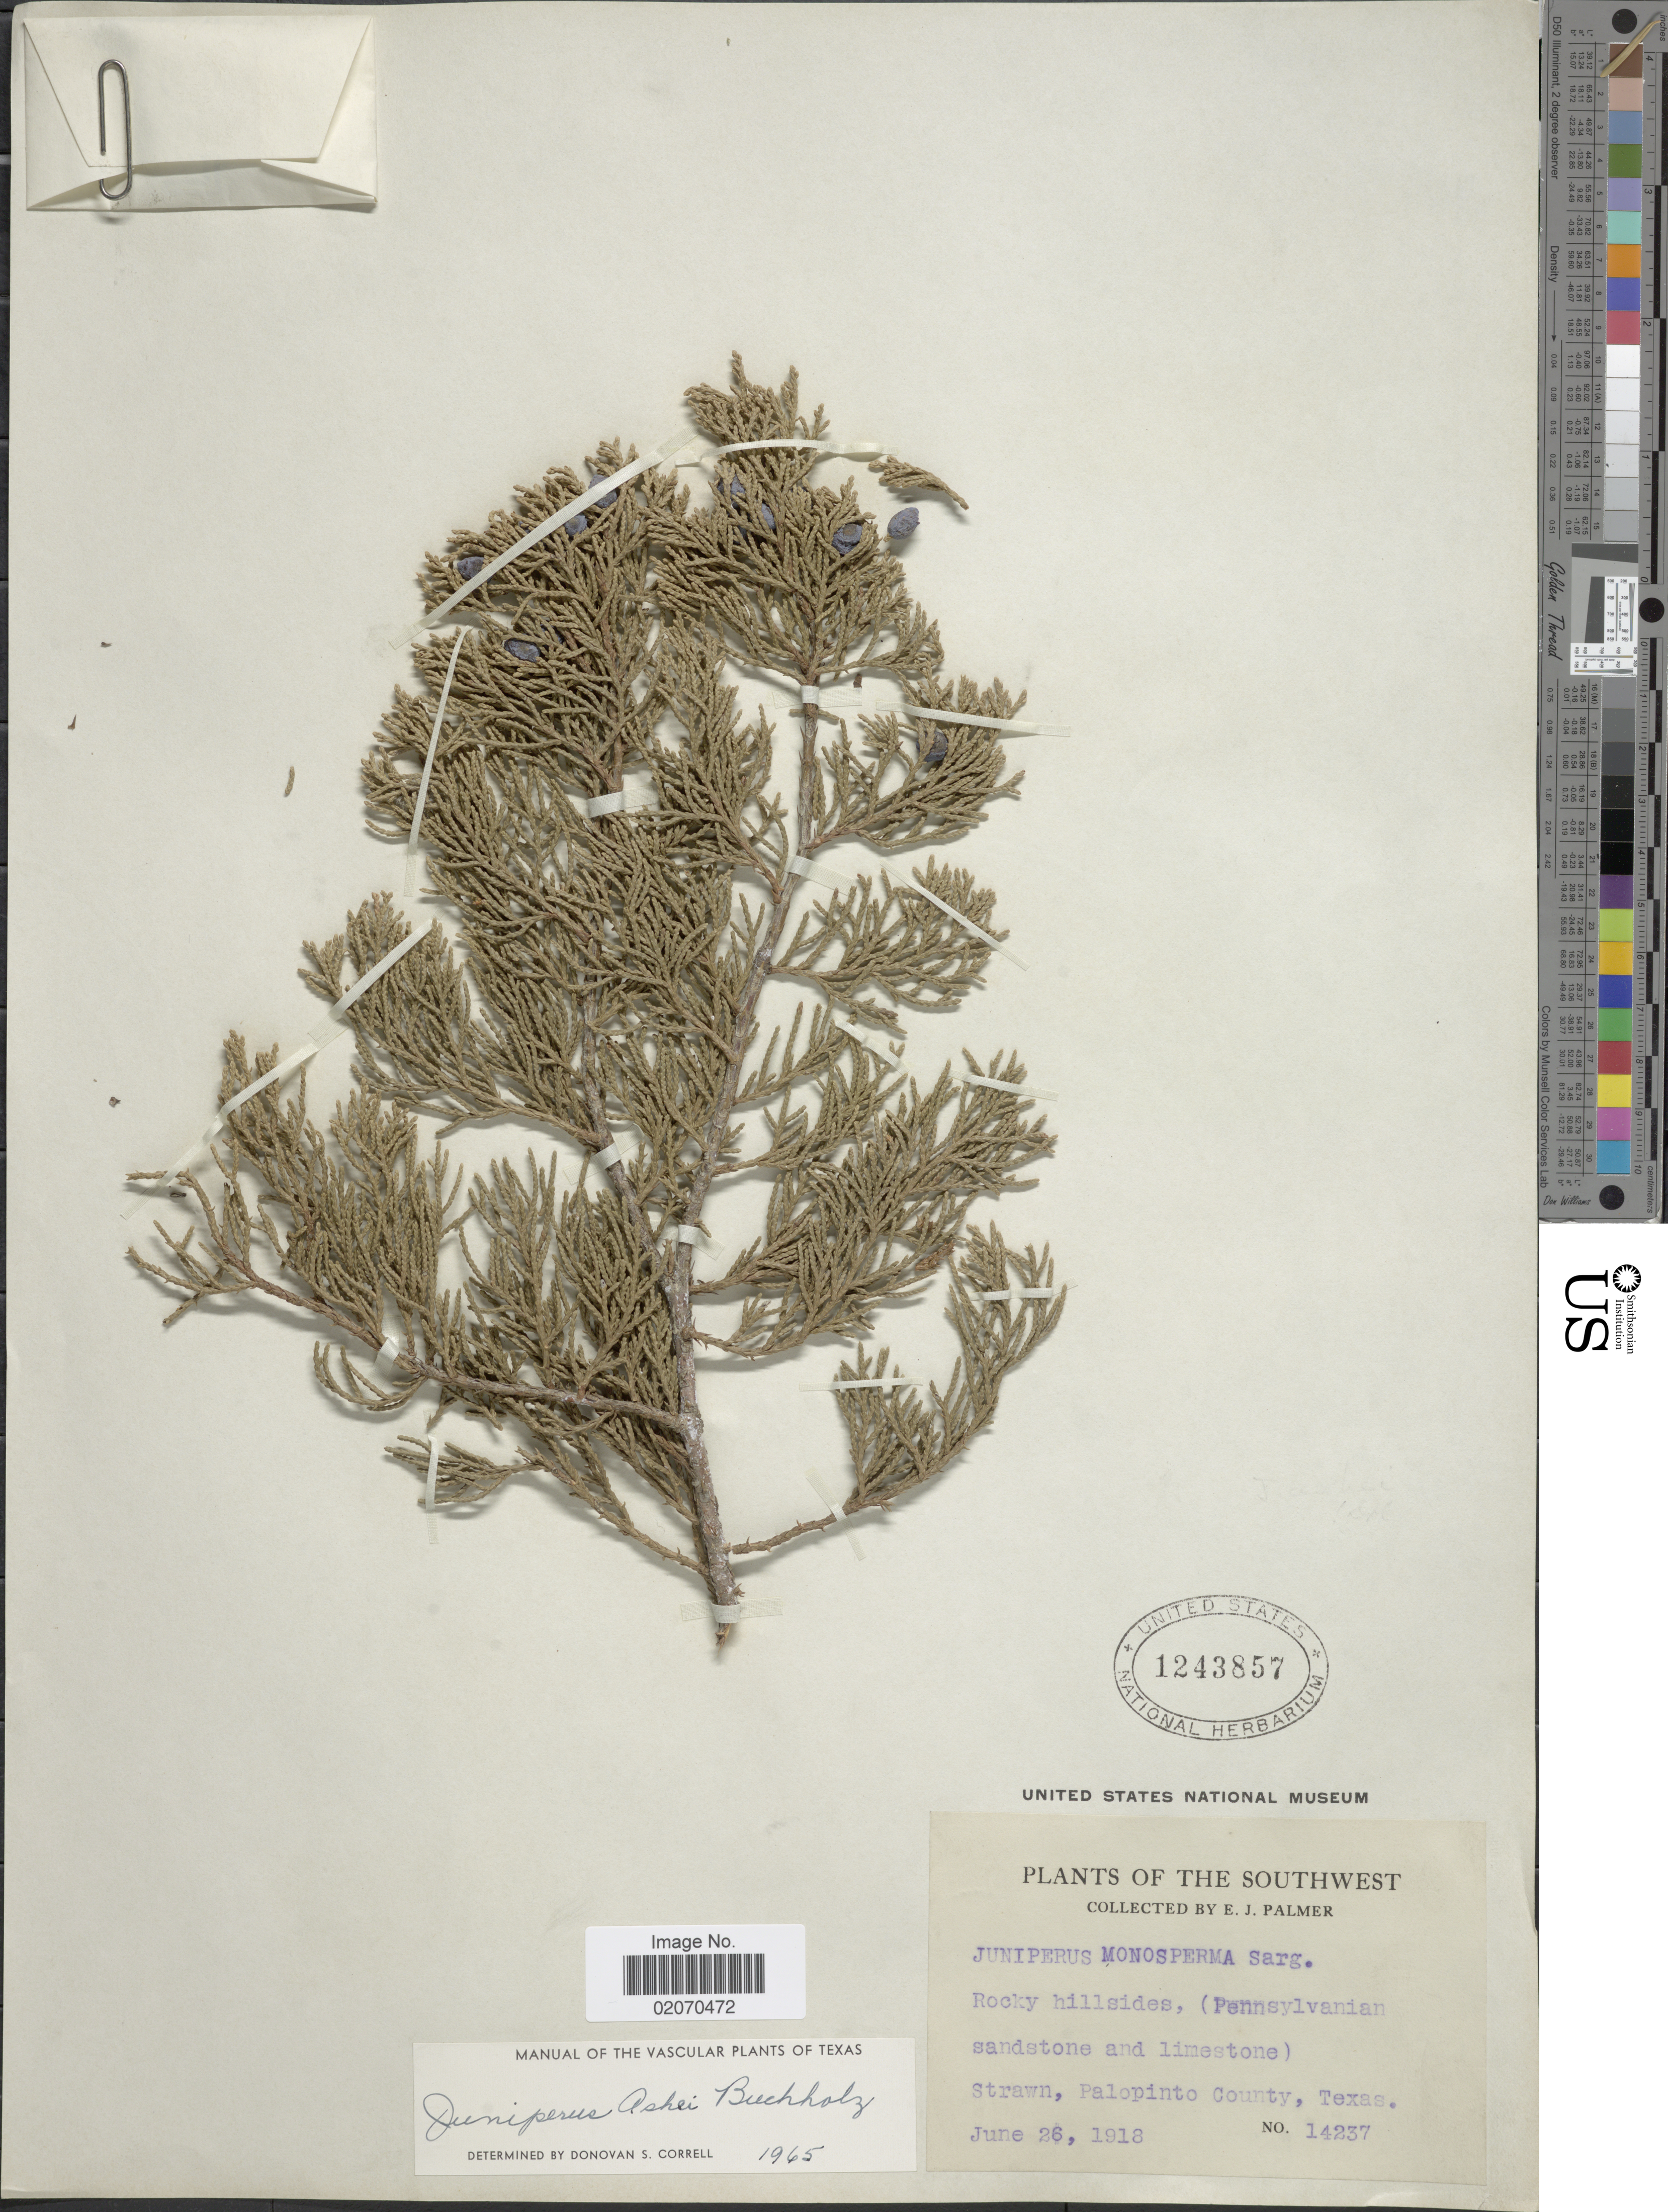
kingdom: Plantae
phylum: Tracheophyta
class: Pinopsida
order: Pinales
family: Cupressaceae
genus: Juniperus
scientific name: Juniperus ashei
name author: J. Buchholz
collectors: E. J. Palmer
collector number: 14237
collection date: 1918-06-26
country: United States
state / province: Texas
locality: Southwest, Strawn, Palopinto County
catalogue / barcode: US 1243857